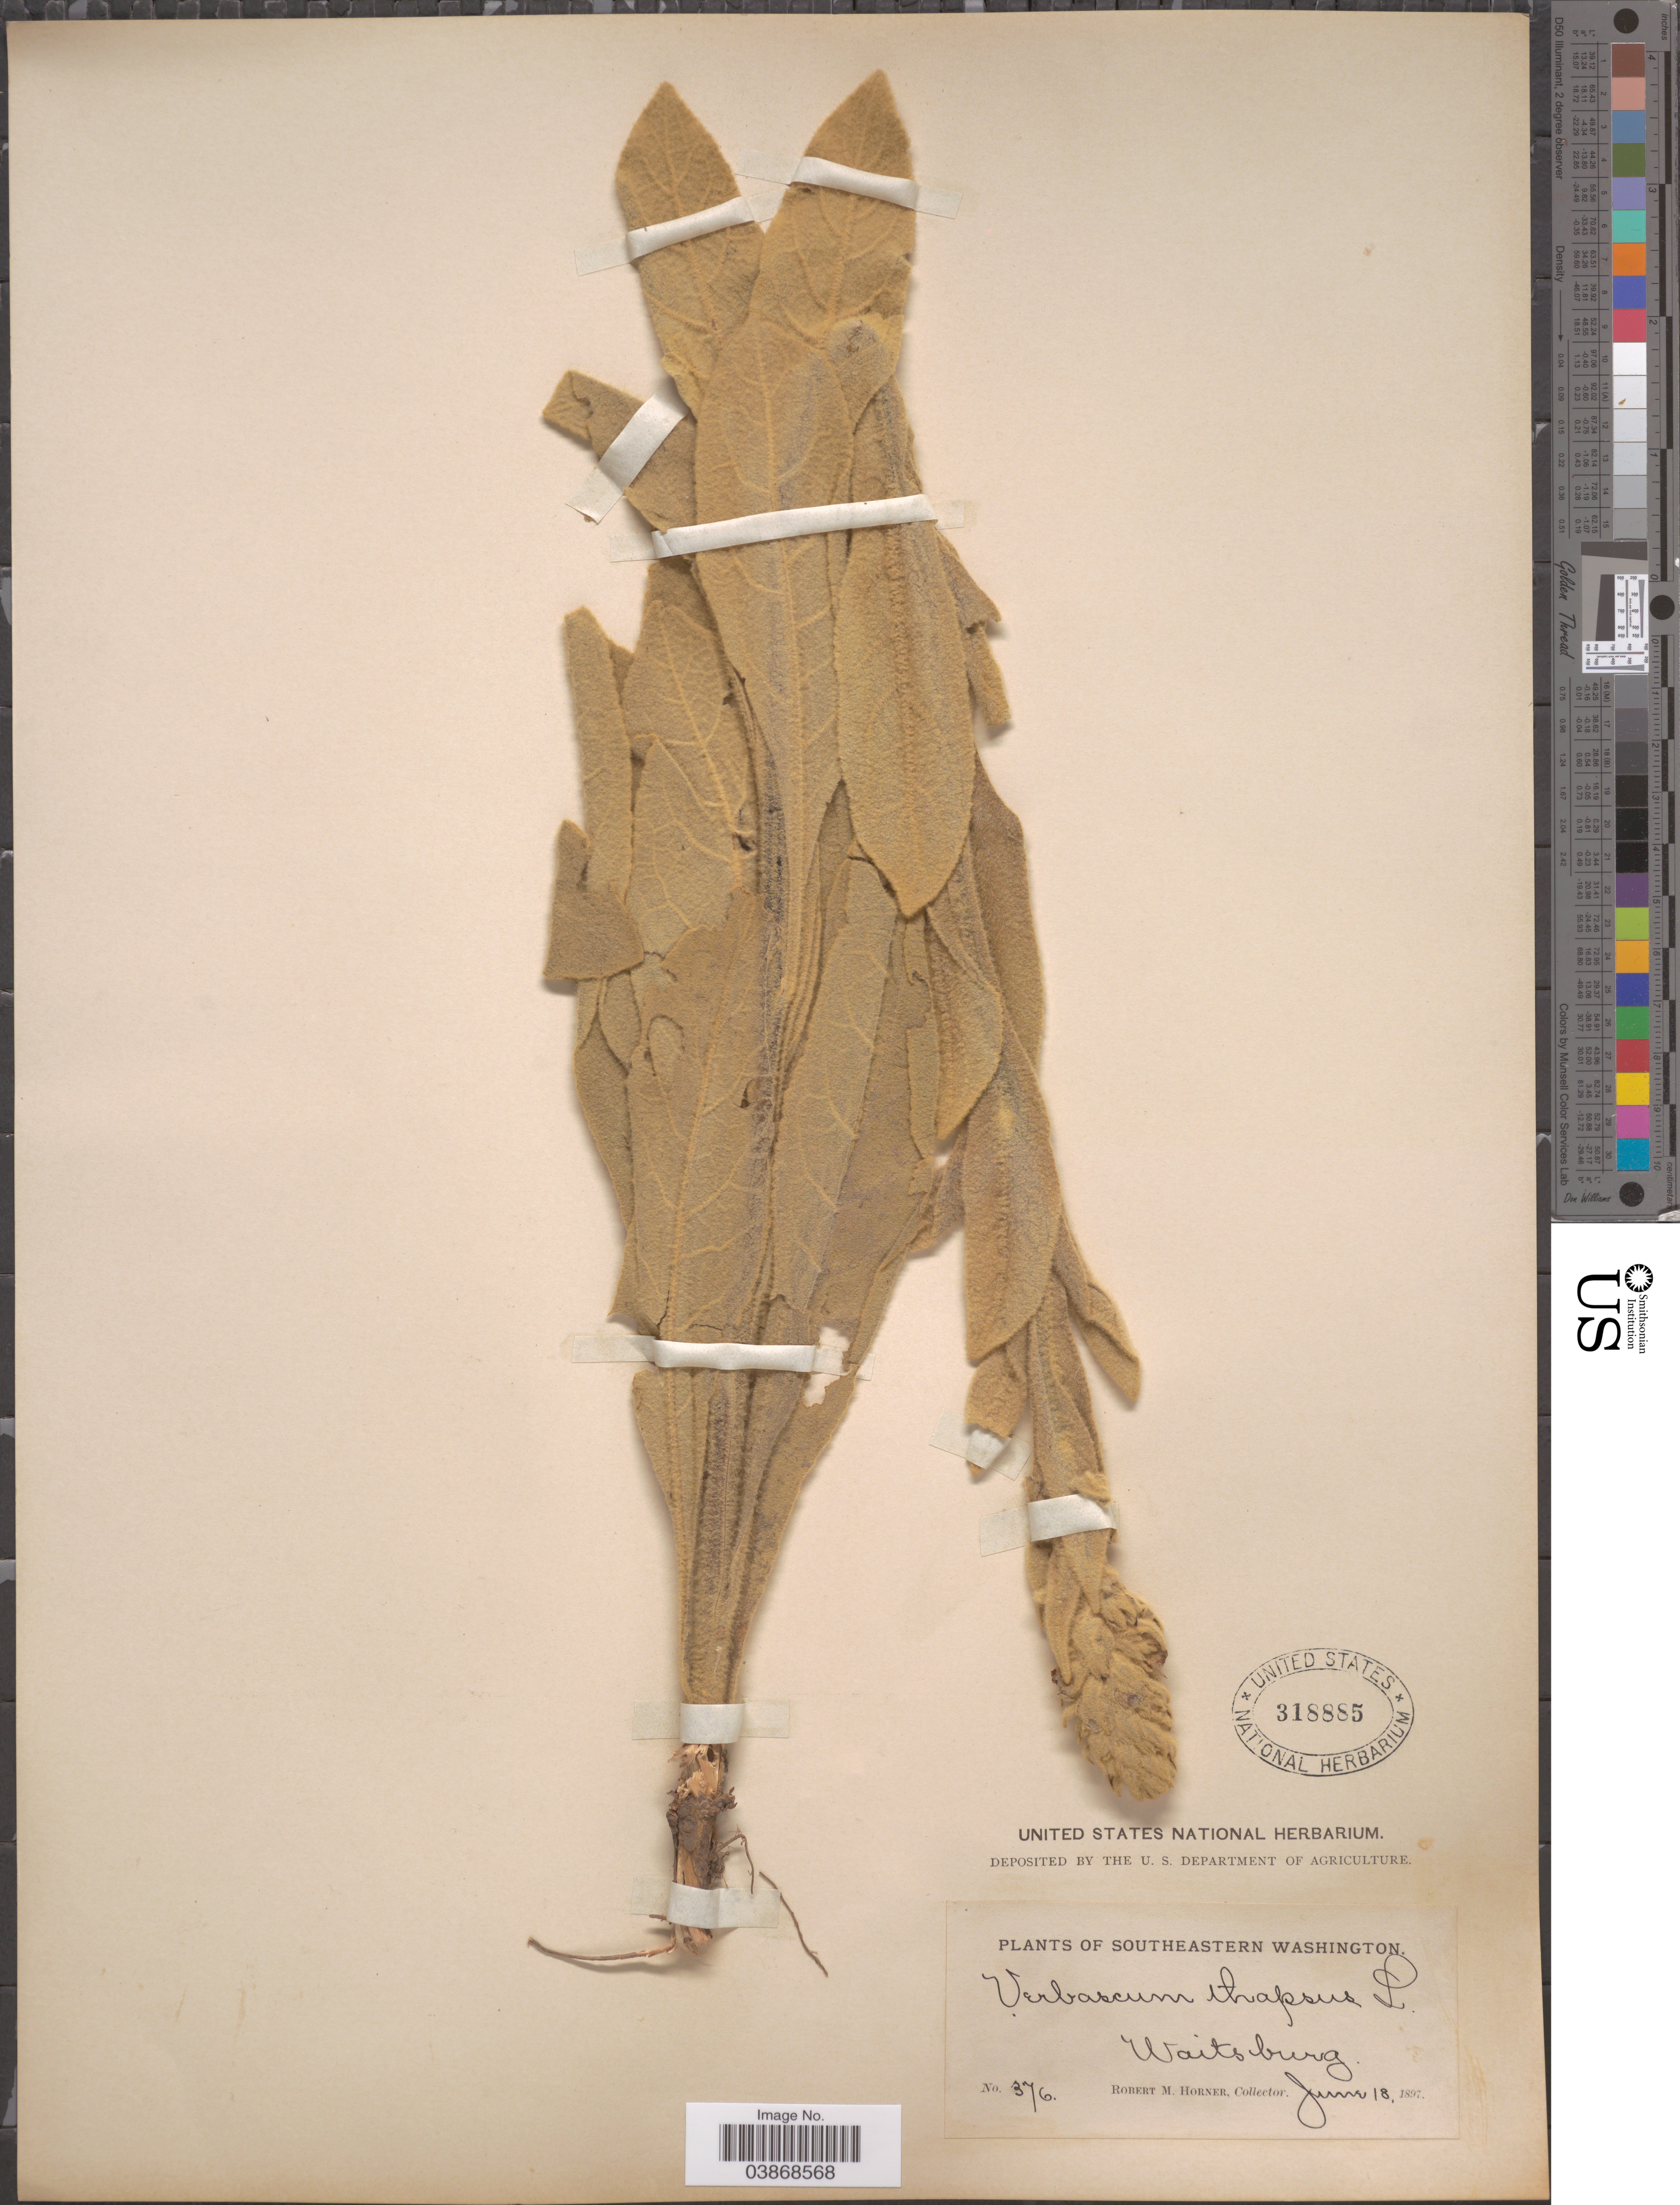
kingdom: Plantae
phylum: Tracheophyta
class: Magnoliopsida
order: Lamiales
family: Scrophulariaceae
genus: Verbascum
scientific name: Verbascum thapsus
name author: L.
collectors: R. Horner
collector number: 376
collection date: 1897-06-18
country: United States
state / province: Washington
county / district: Walla Walla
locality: Southeastern Washington. Waitsburg.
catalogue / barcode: US 318885